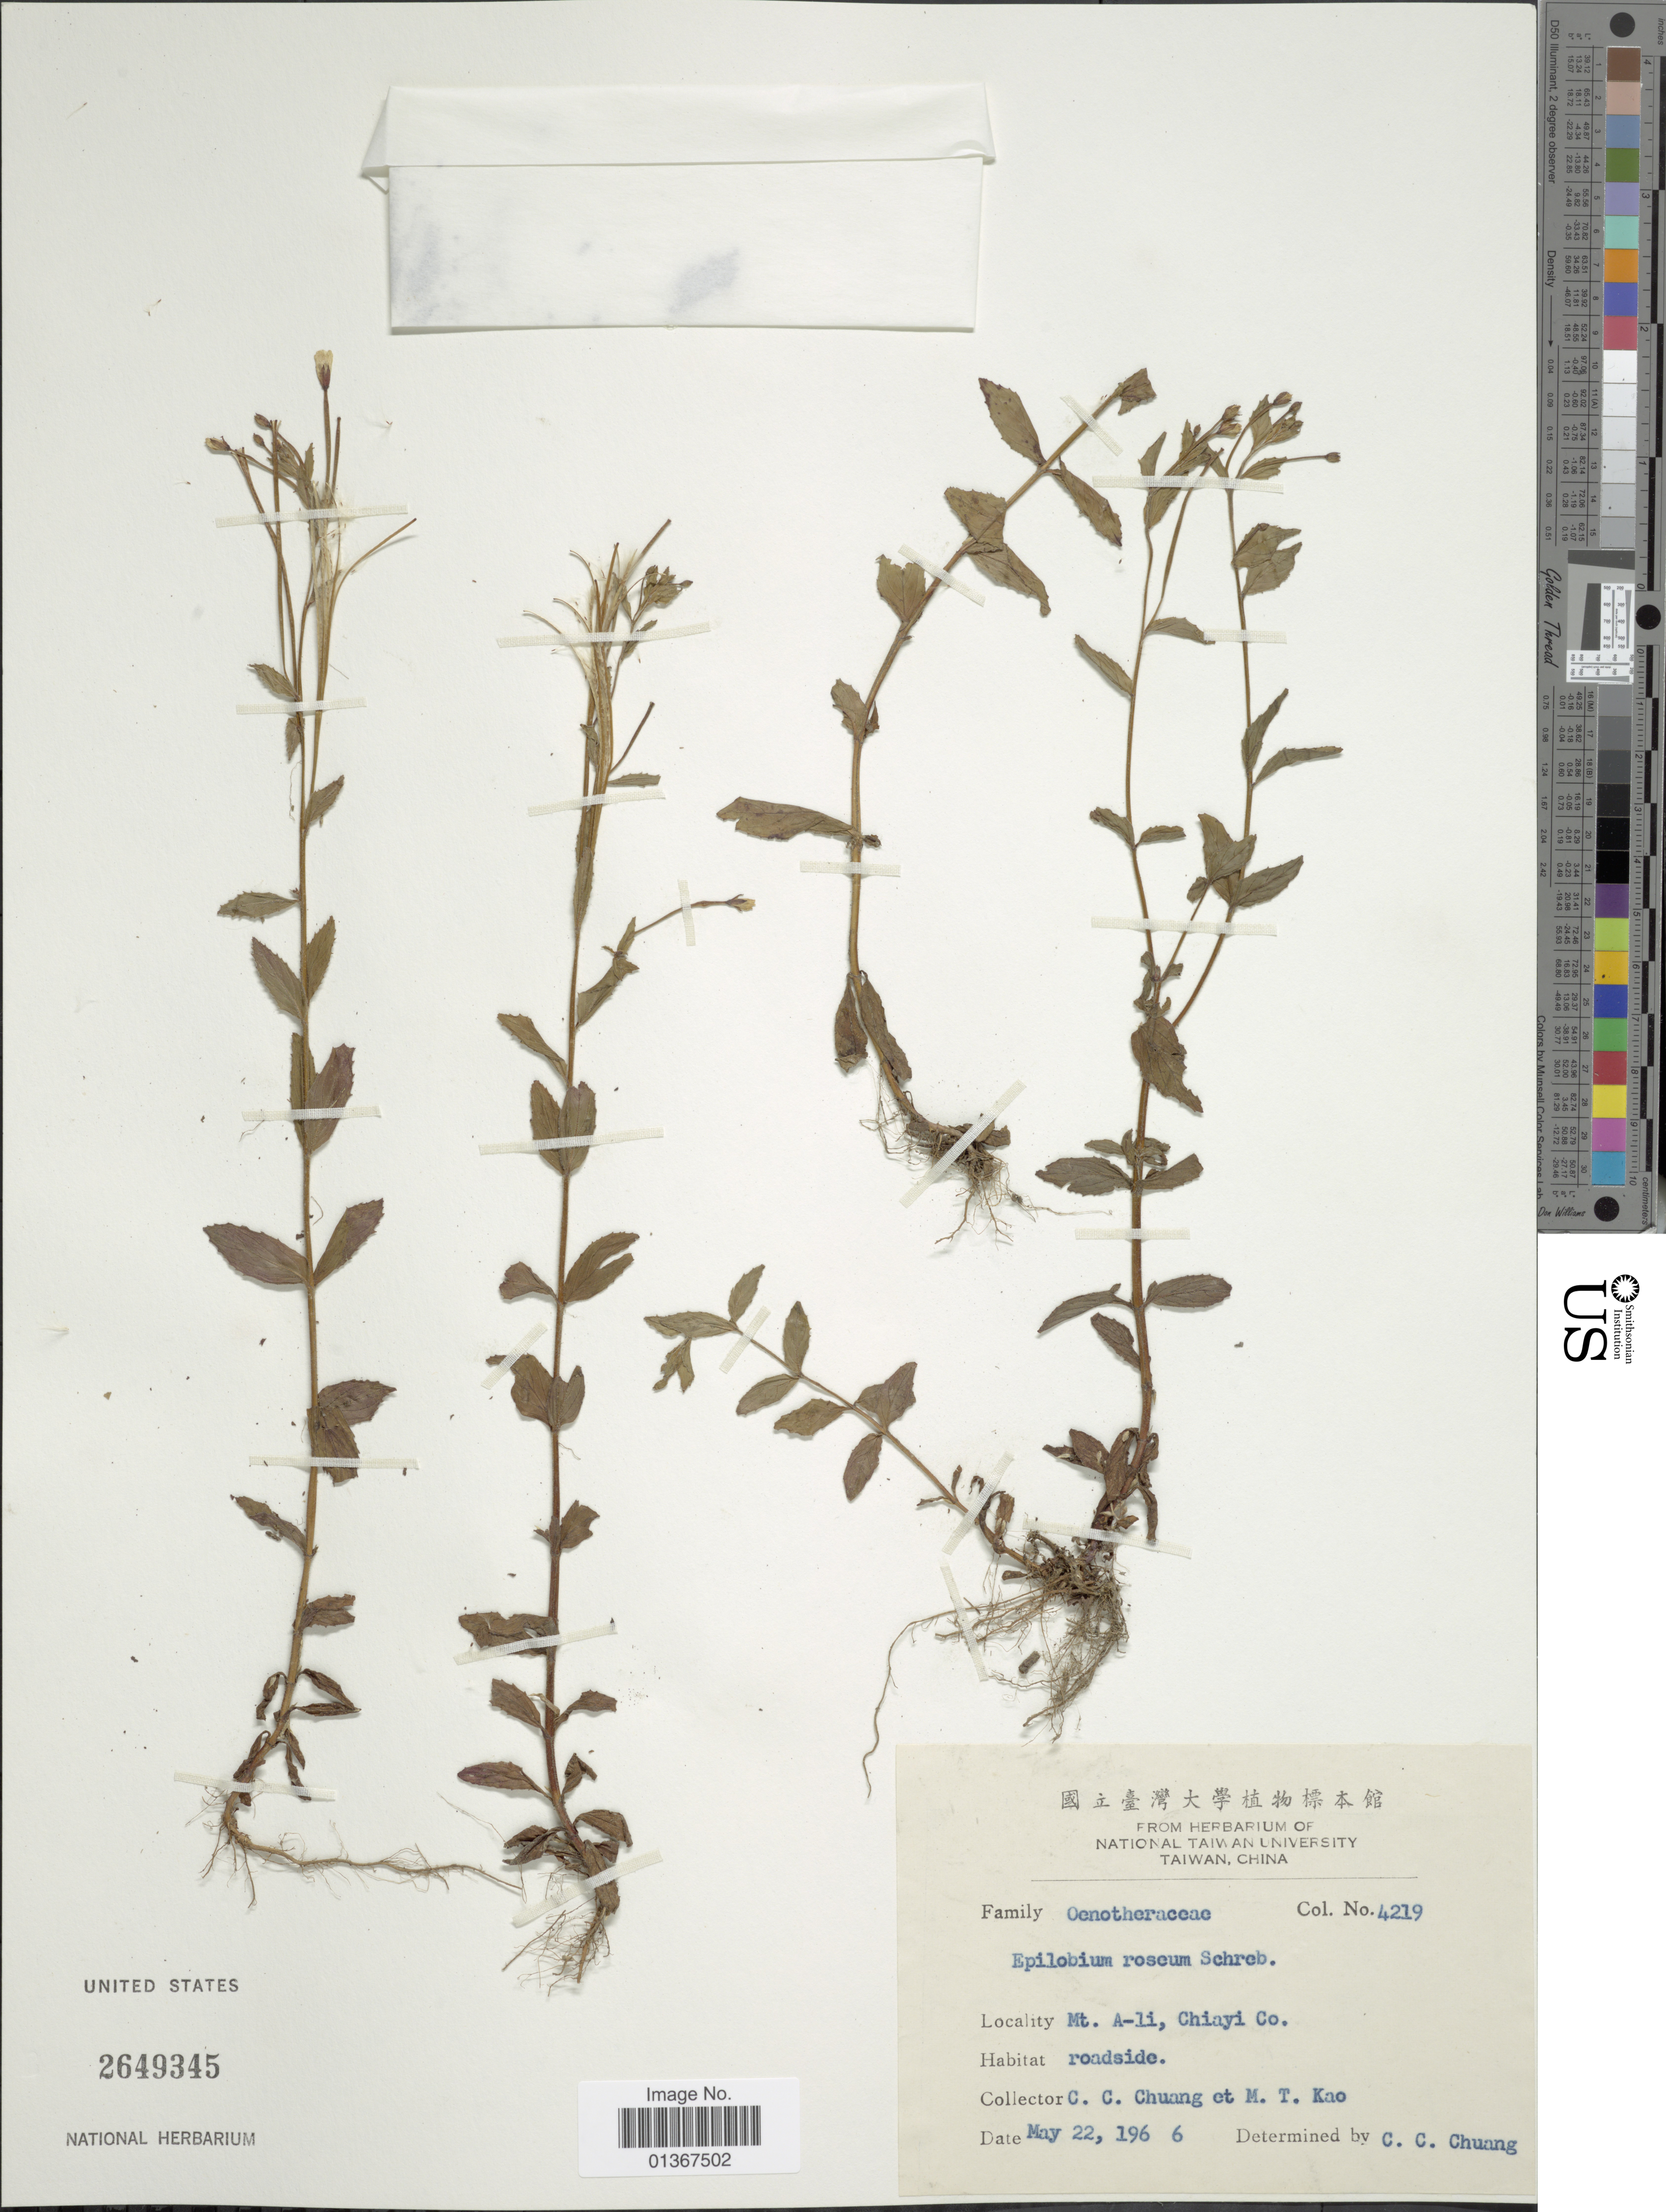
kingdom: Plantae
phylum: Tracheophyta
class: Magnoliopsida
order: Myrtales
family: Onagraceae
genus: Epilobium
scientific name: Epilobium roseum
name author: Schreb.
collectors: C. C. Chuang & M. T. Kao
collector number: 4219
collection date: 1966-05-22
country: Taiwan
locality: Mt. A-li, Chiayi Co.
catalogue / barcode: US 2649345